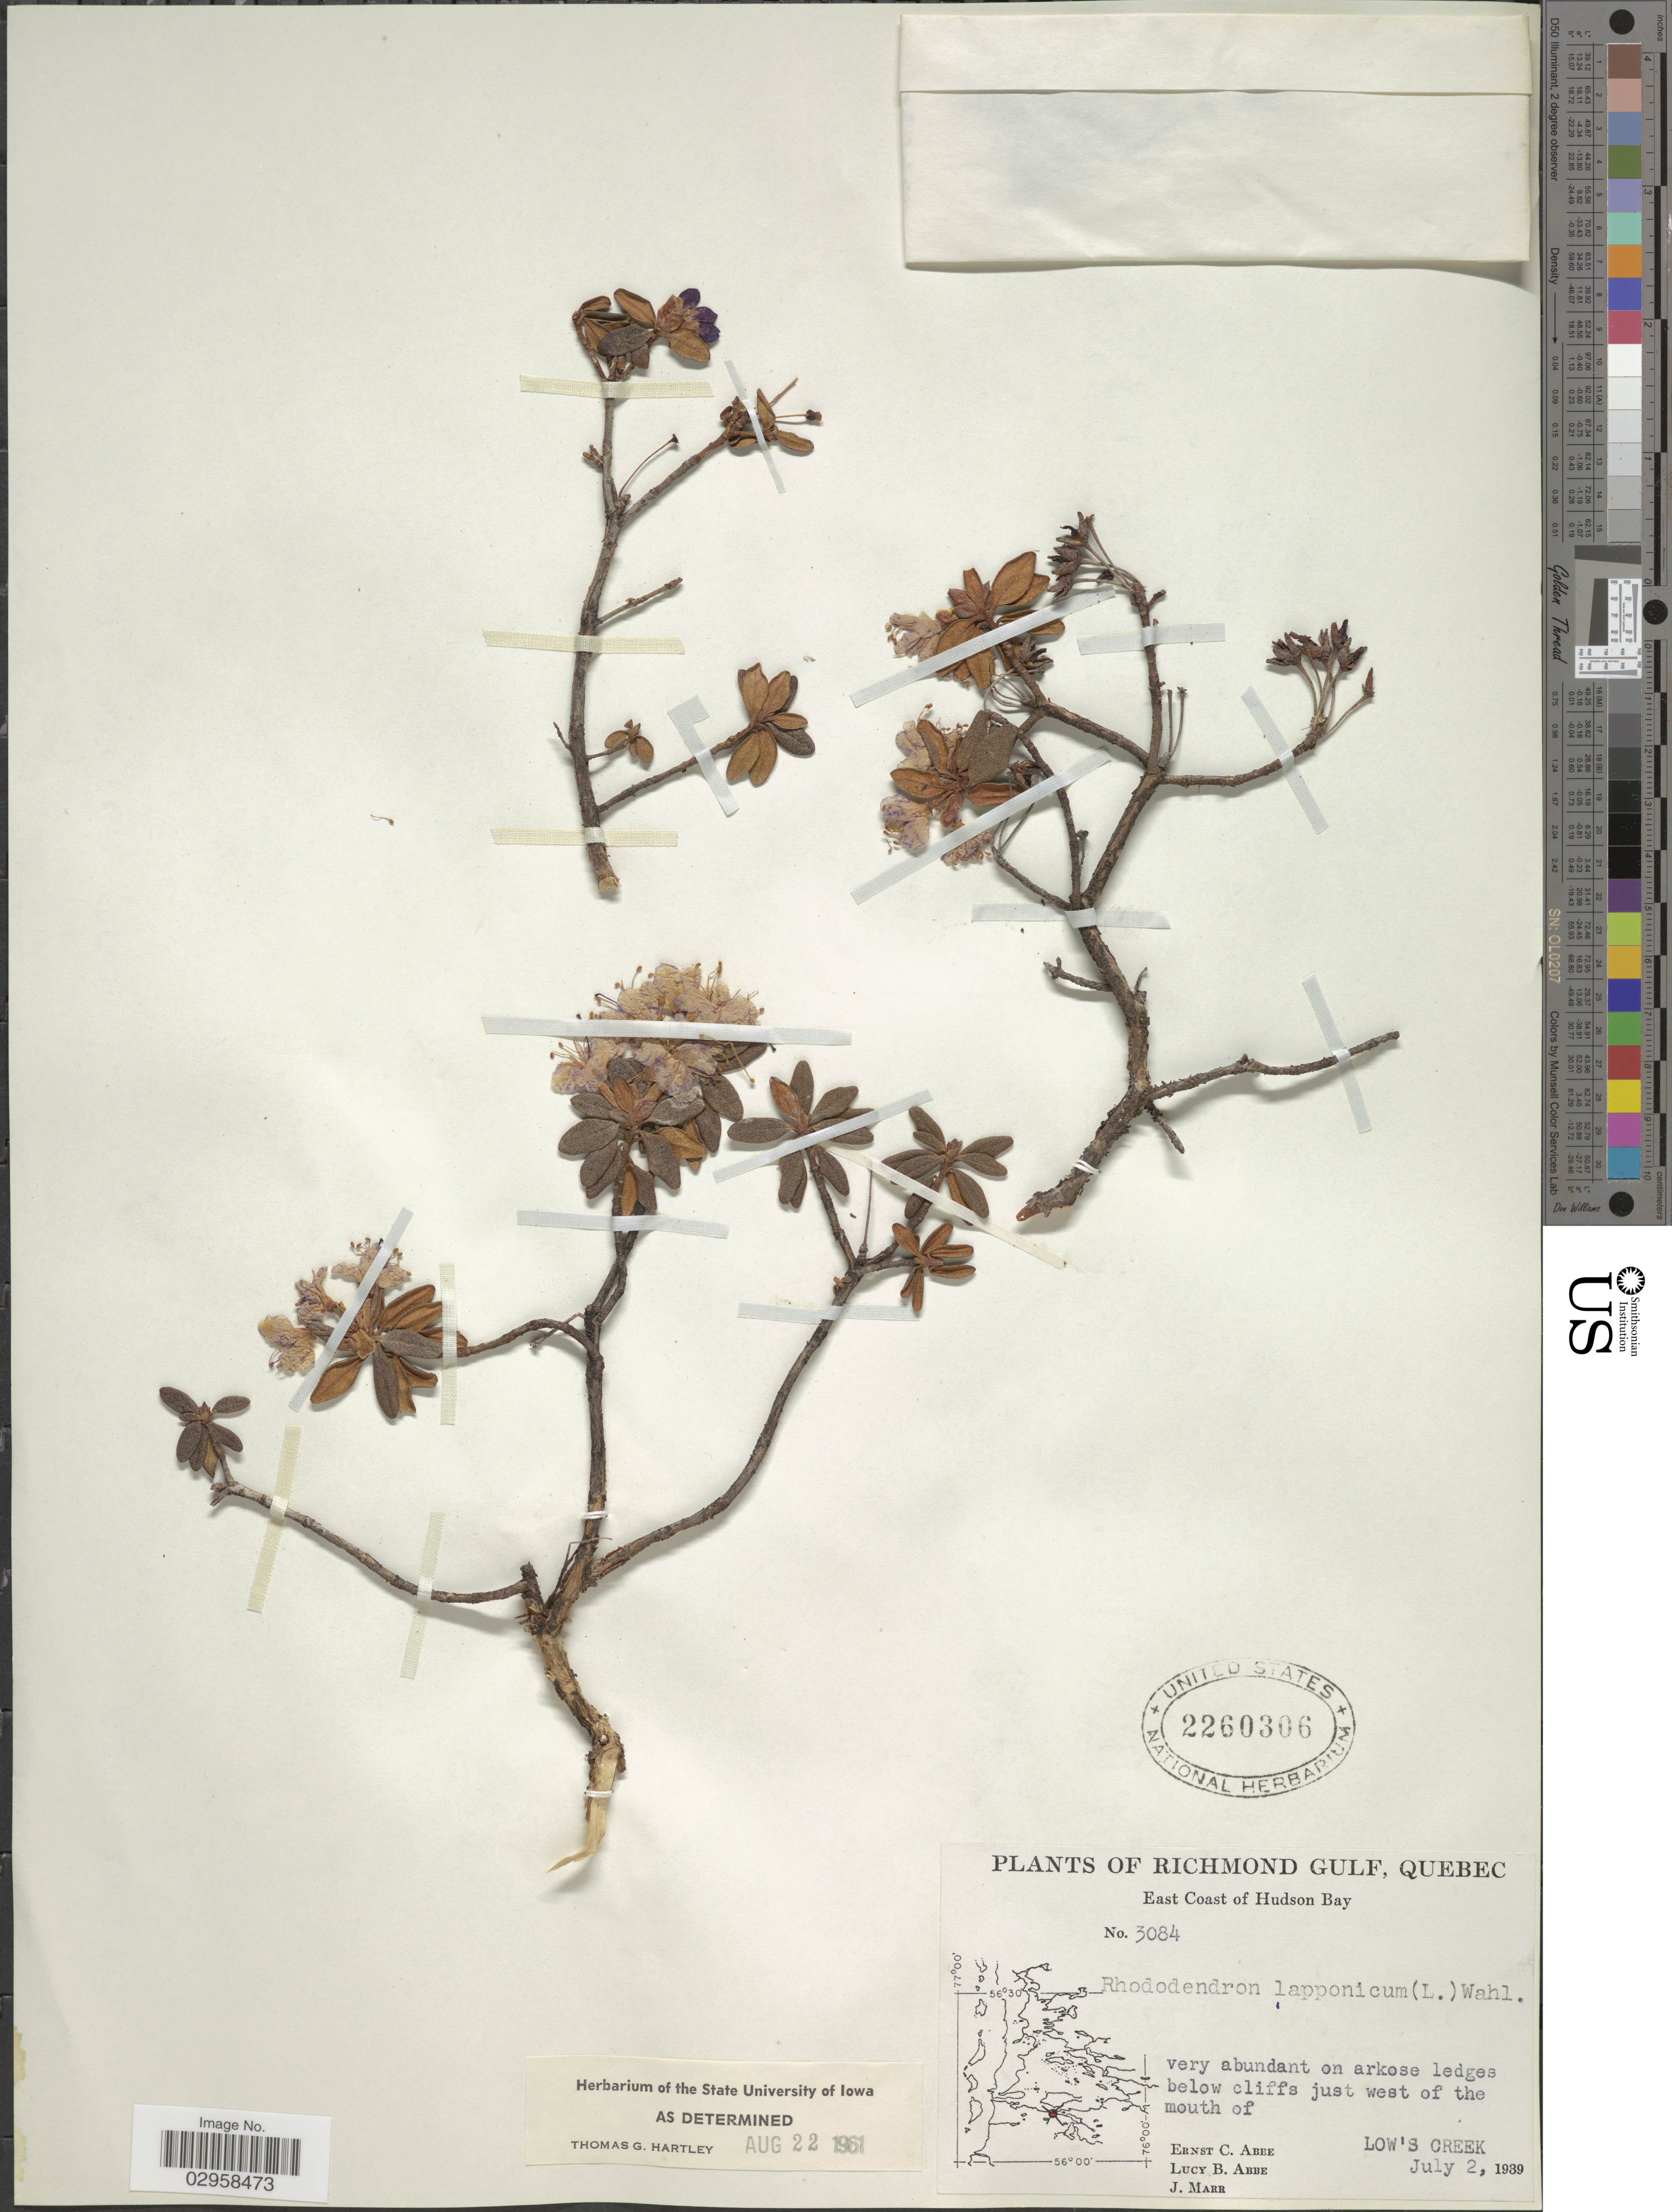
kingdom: Plantae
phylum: Tracheophyta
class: Magnoliopsida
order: Ericales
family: Ericaceae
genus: Rhododendron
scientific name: Rhododendron lapponicum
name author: (L.) Wahlenb.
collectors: E. C. Abbe, L. B. Abbe & J. Marr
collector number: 3084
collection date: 1939-07-02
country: Canada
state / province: Quebec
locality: Richmond Golf. East Coast of Hudson Bay, very abundant on arkose ledges below cliffs just west of the mouth of Low's Creek.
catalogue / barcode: US 2260306